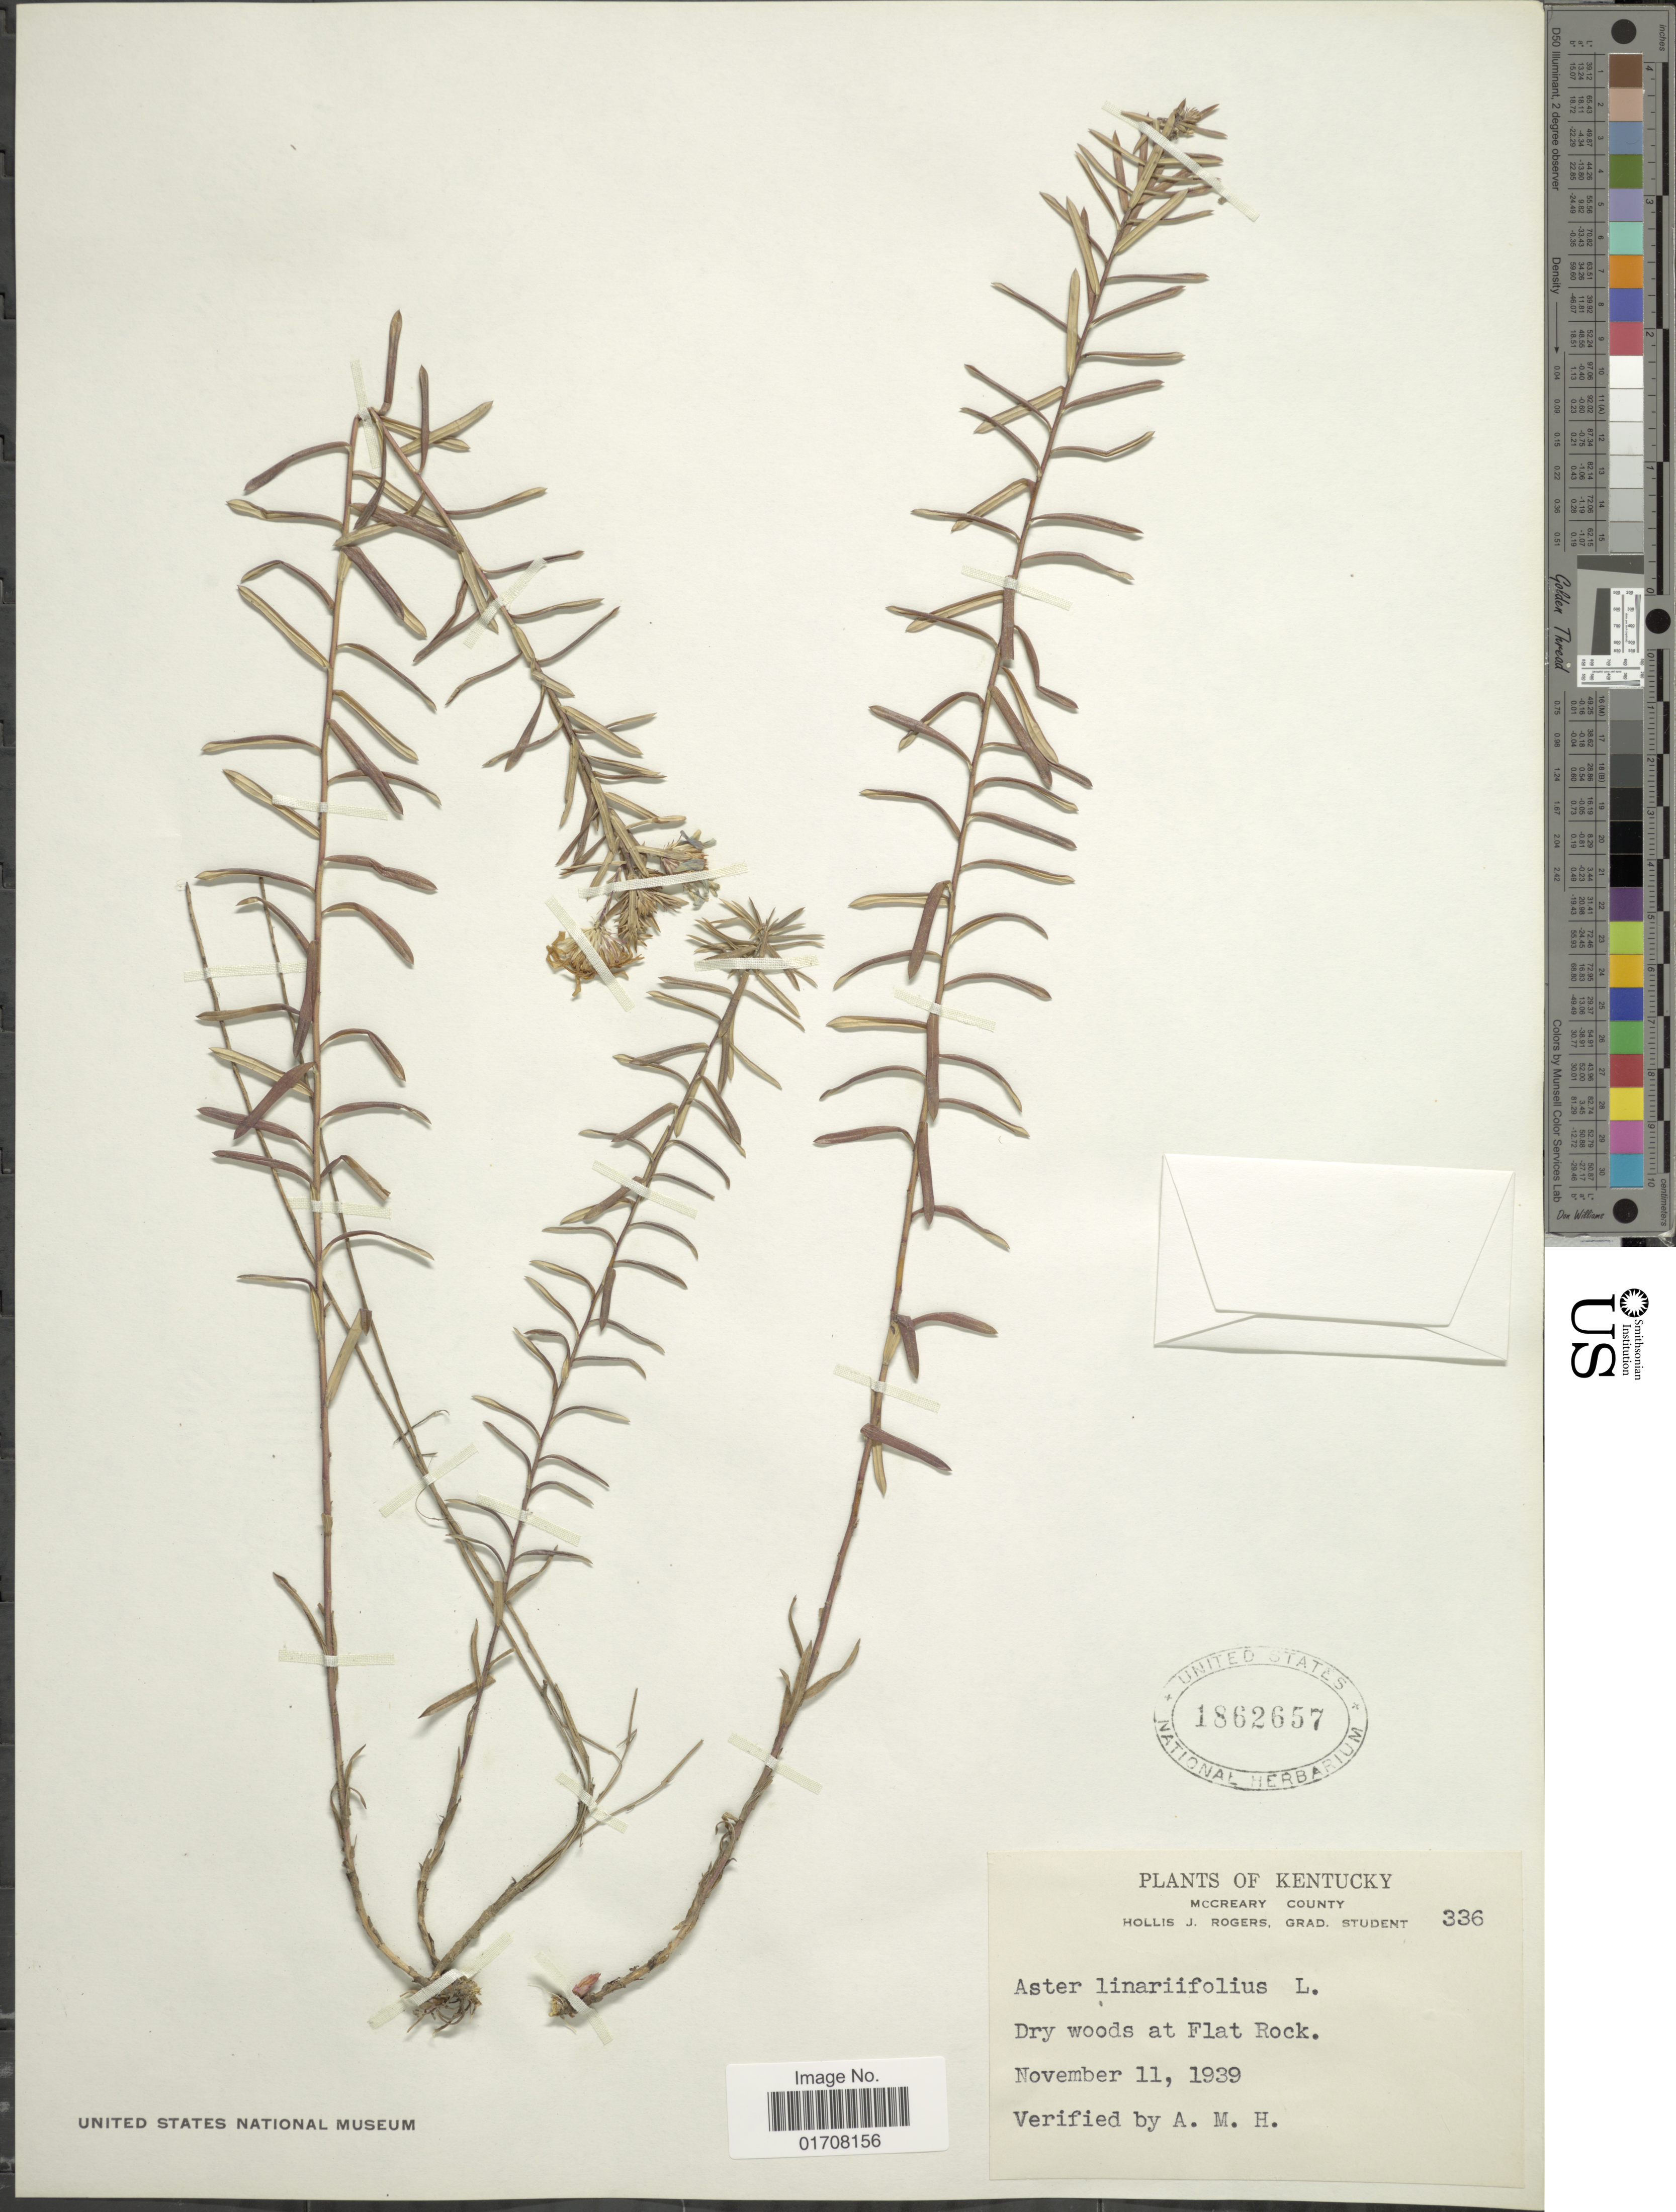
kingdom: Plantae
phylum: Tracheophyta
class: Magnoliopsida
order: Asterales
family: Asteraceae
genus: Ionactis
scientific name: Ionactis linearifolius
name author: (L.) Greene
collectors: H. J. Rogers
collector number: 336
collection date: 1939-11-11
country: United States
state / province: Kentucky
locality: McCreary County, at Flat Rock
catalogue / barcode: US 1862657